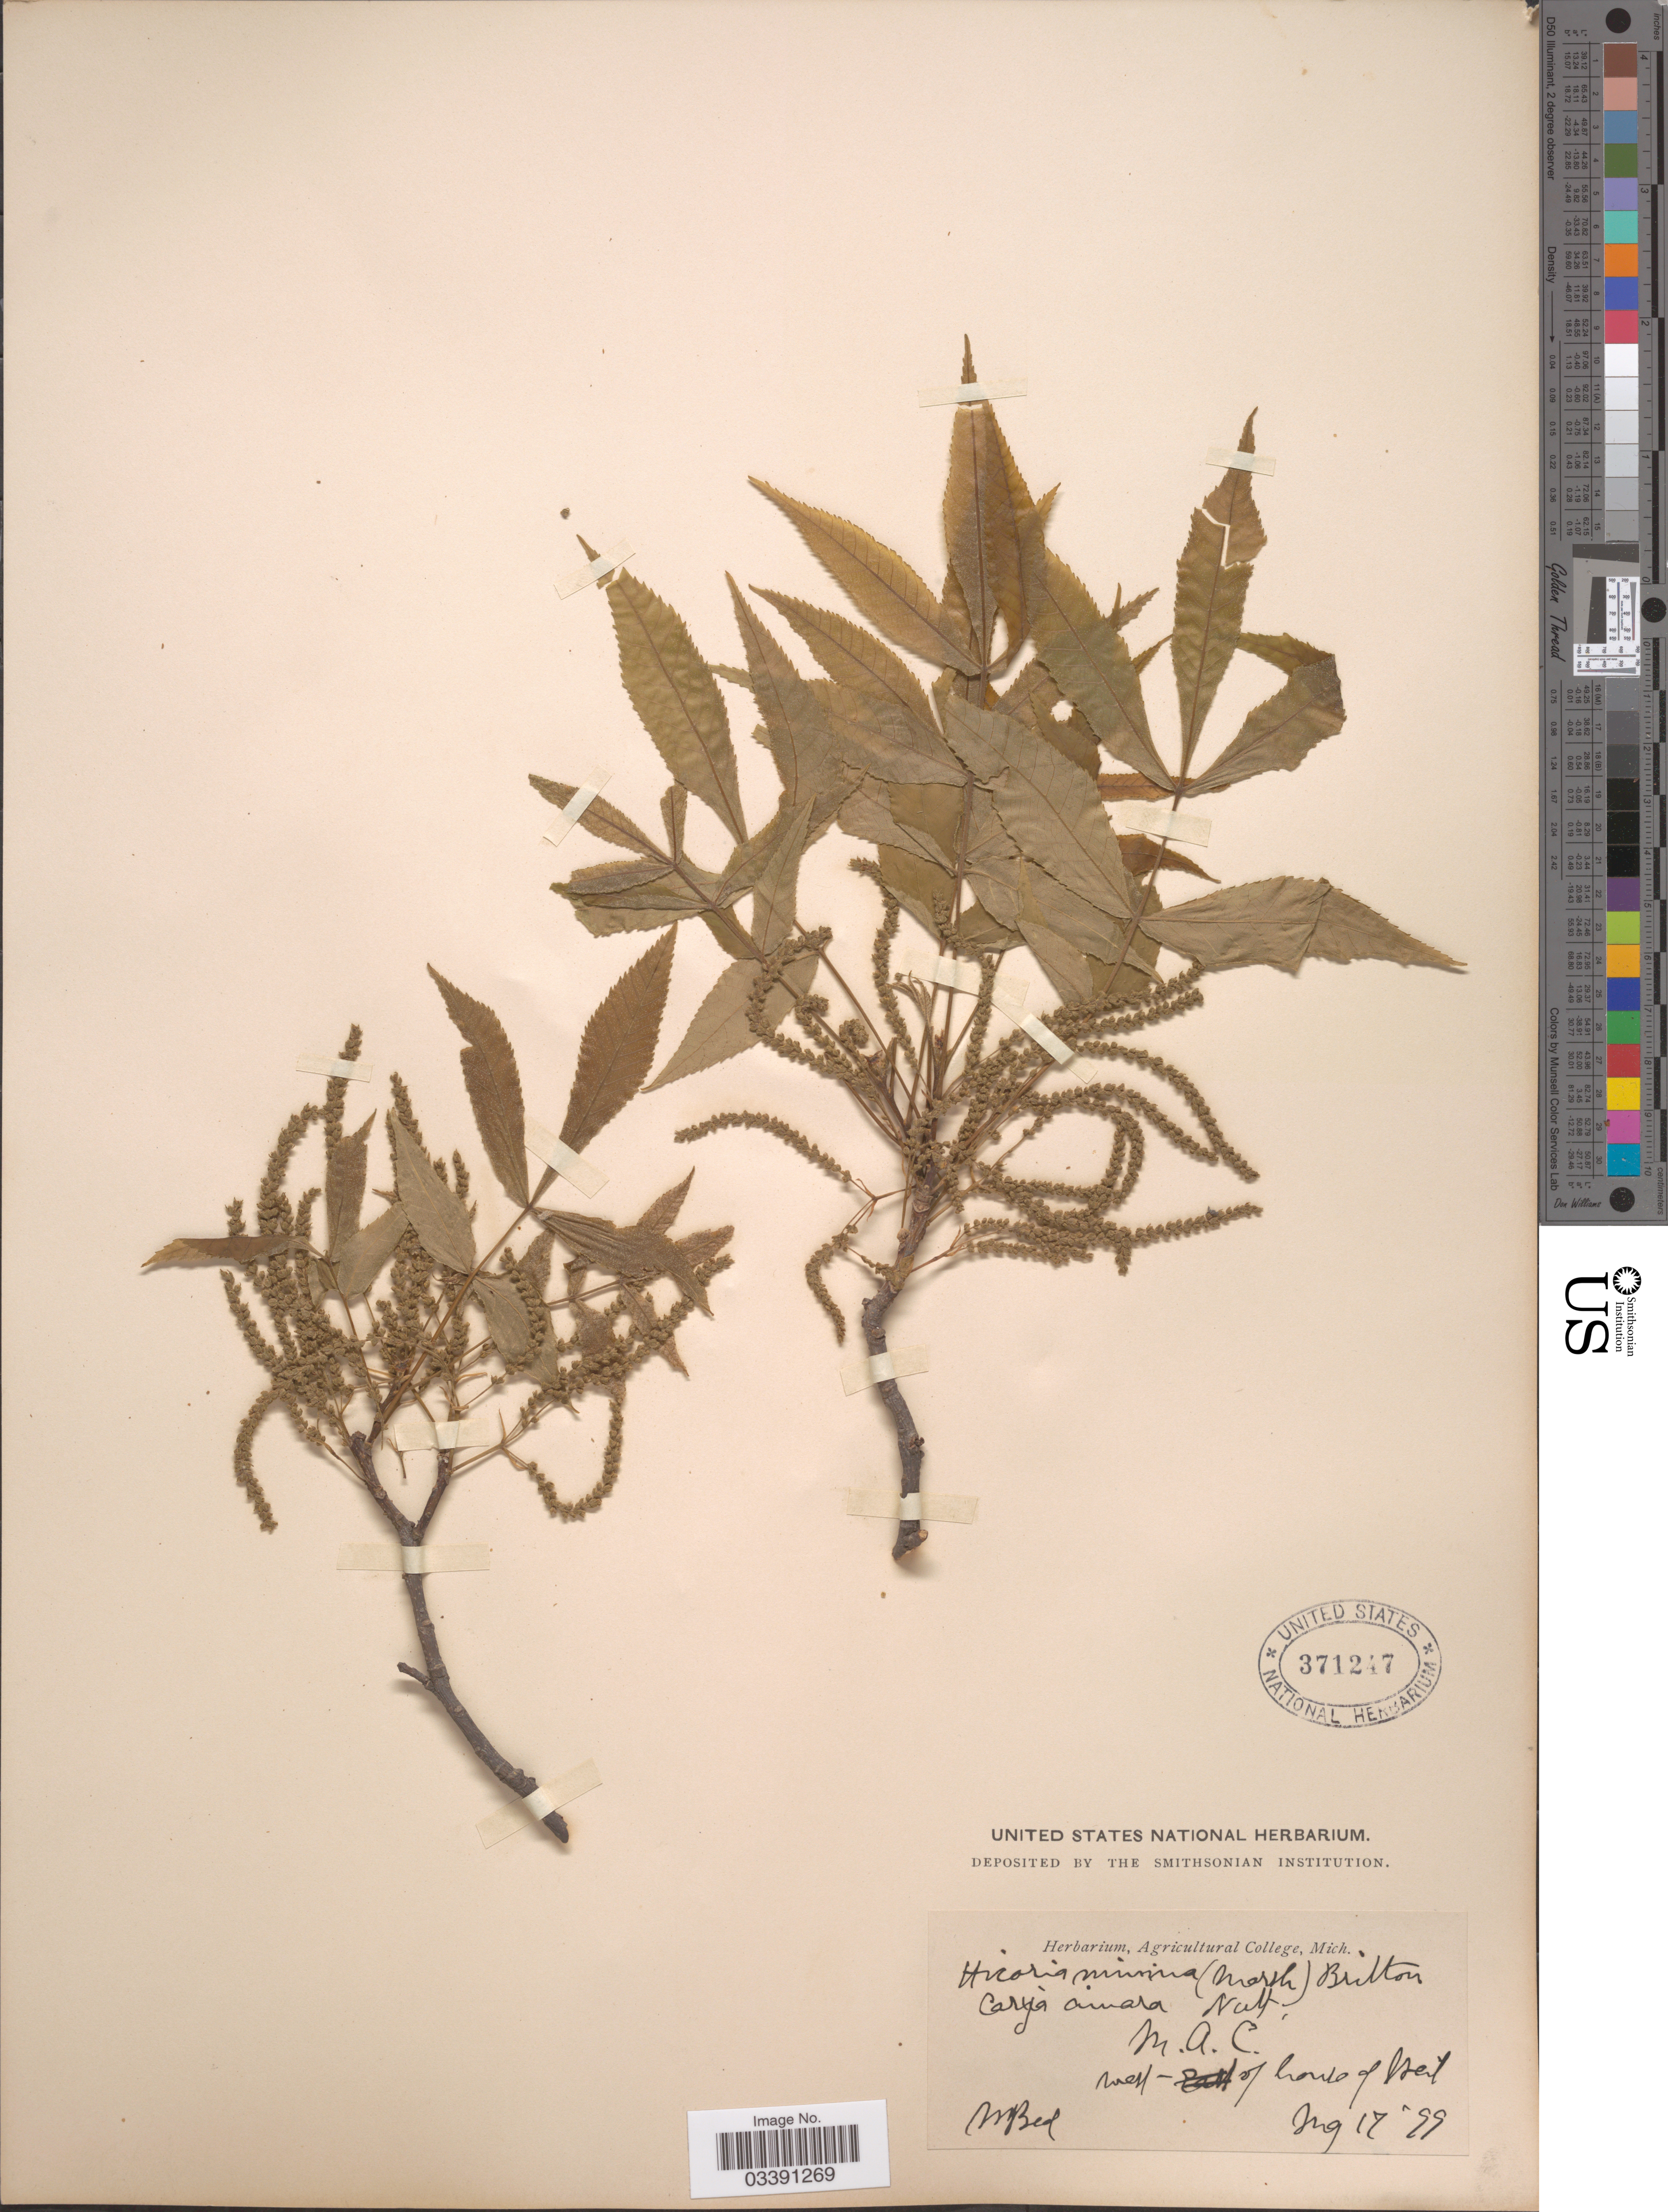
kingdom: Plantae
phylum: Tracheophyta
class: Magnoliopsida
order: Fagales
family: Juglandaceae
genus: Carya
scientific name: Carya cordiformis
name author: (Wangenh.) K. Koch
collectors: W. J. Beal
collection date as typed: Transcribed d/m/y: 17/8/99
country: United States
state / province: Michigan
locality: M.A.C. West- of house of Geil.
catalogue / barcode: US 371247